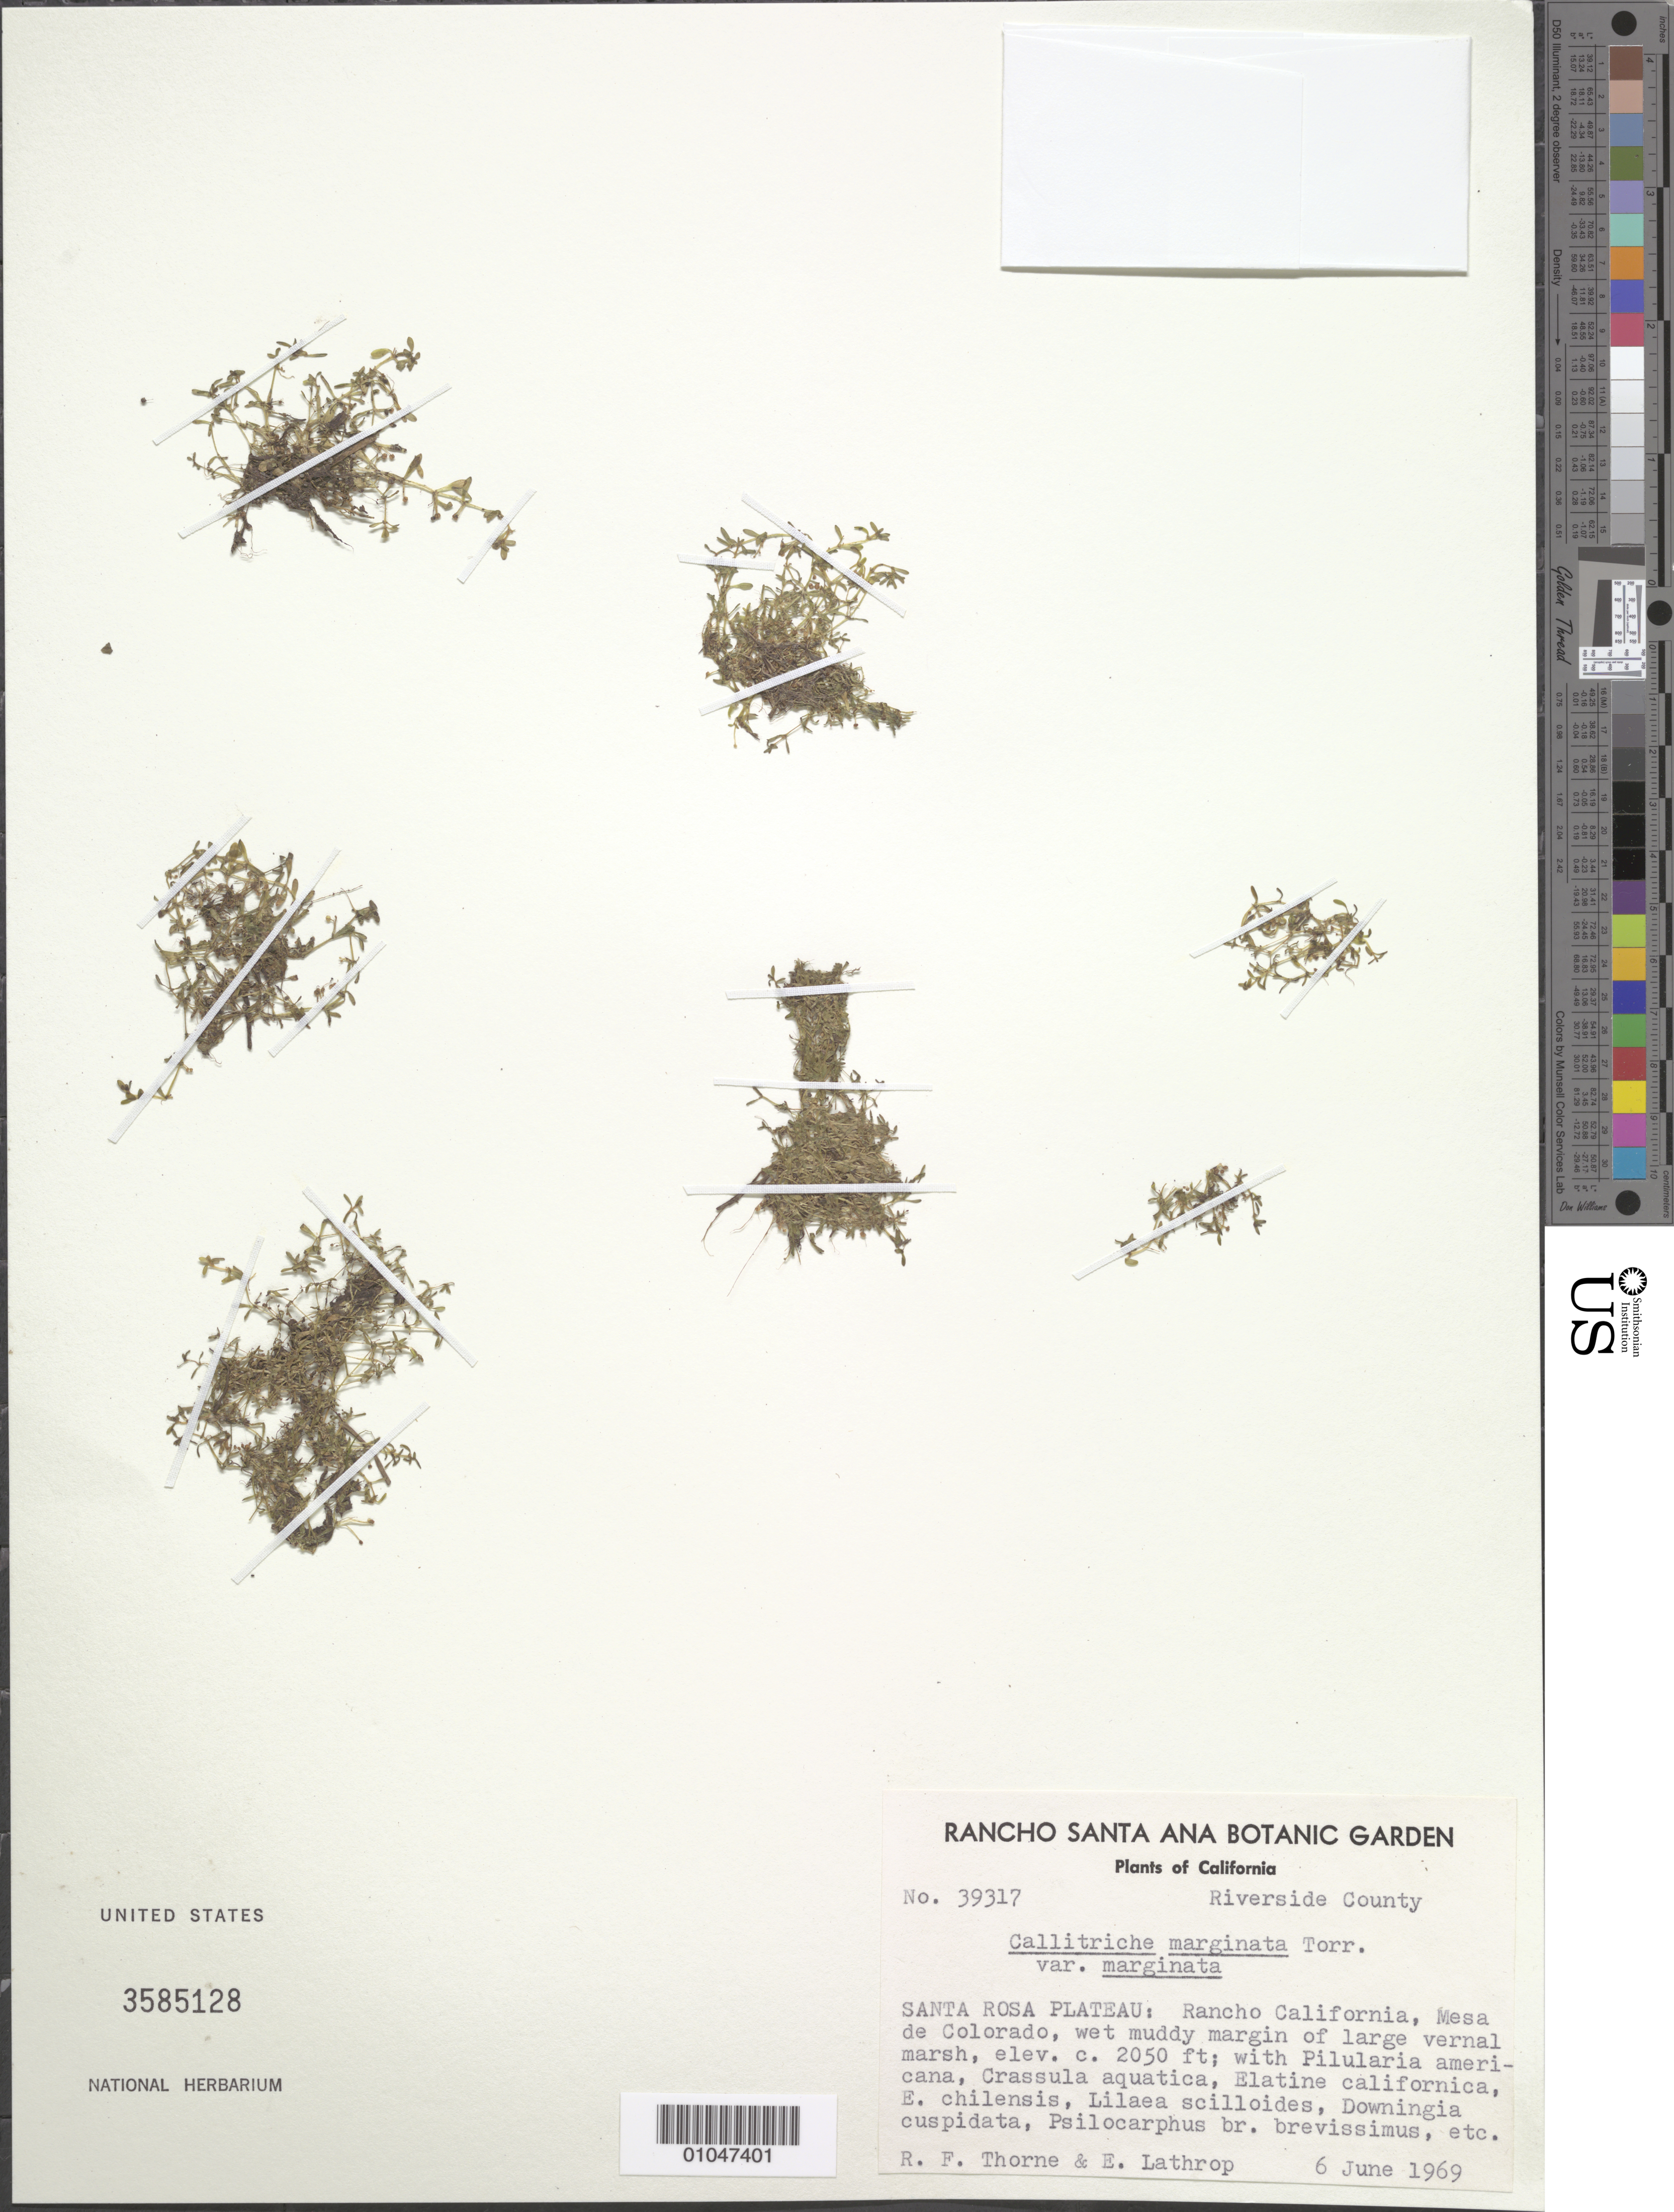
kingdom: Plantae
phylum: Tracheophyta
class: Magnoliopsida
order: Lamiales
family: Plantaginaceae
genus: Callitriche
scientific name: Callitriche marginata var. marginata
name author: Torr.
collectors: R. F. Thorne & E. W. Lathrop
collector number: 39317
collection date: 1969-06-06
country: United States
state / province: California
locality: Mesa de Colorado, Rancho California, Santa Rosa Plateau.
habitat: wet muddy margin of large vernal marsh.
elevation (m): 625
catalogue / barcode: US 3585128